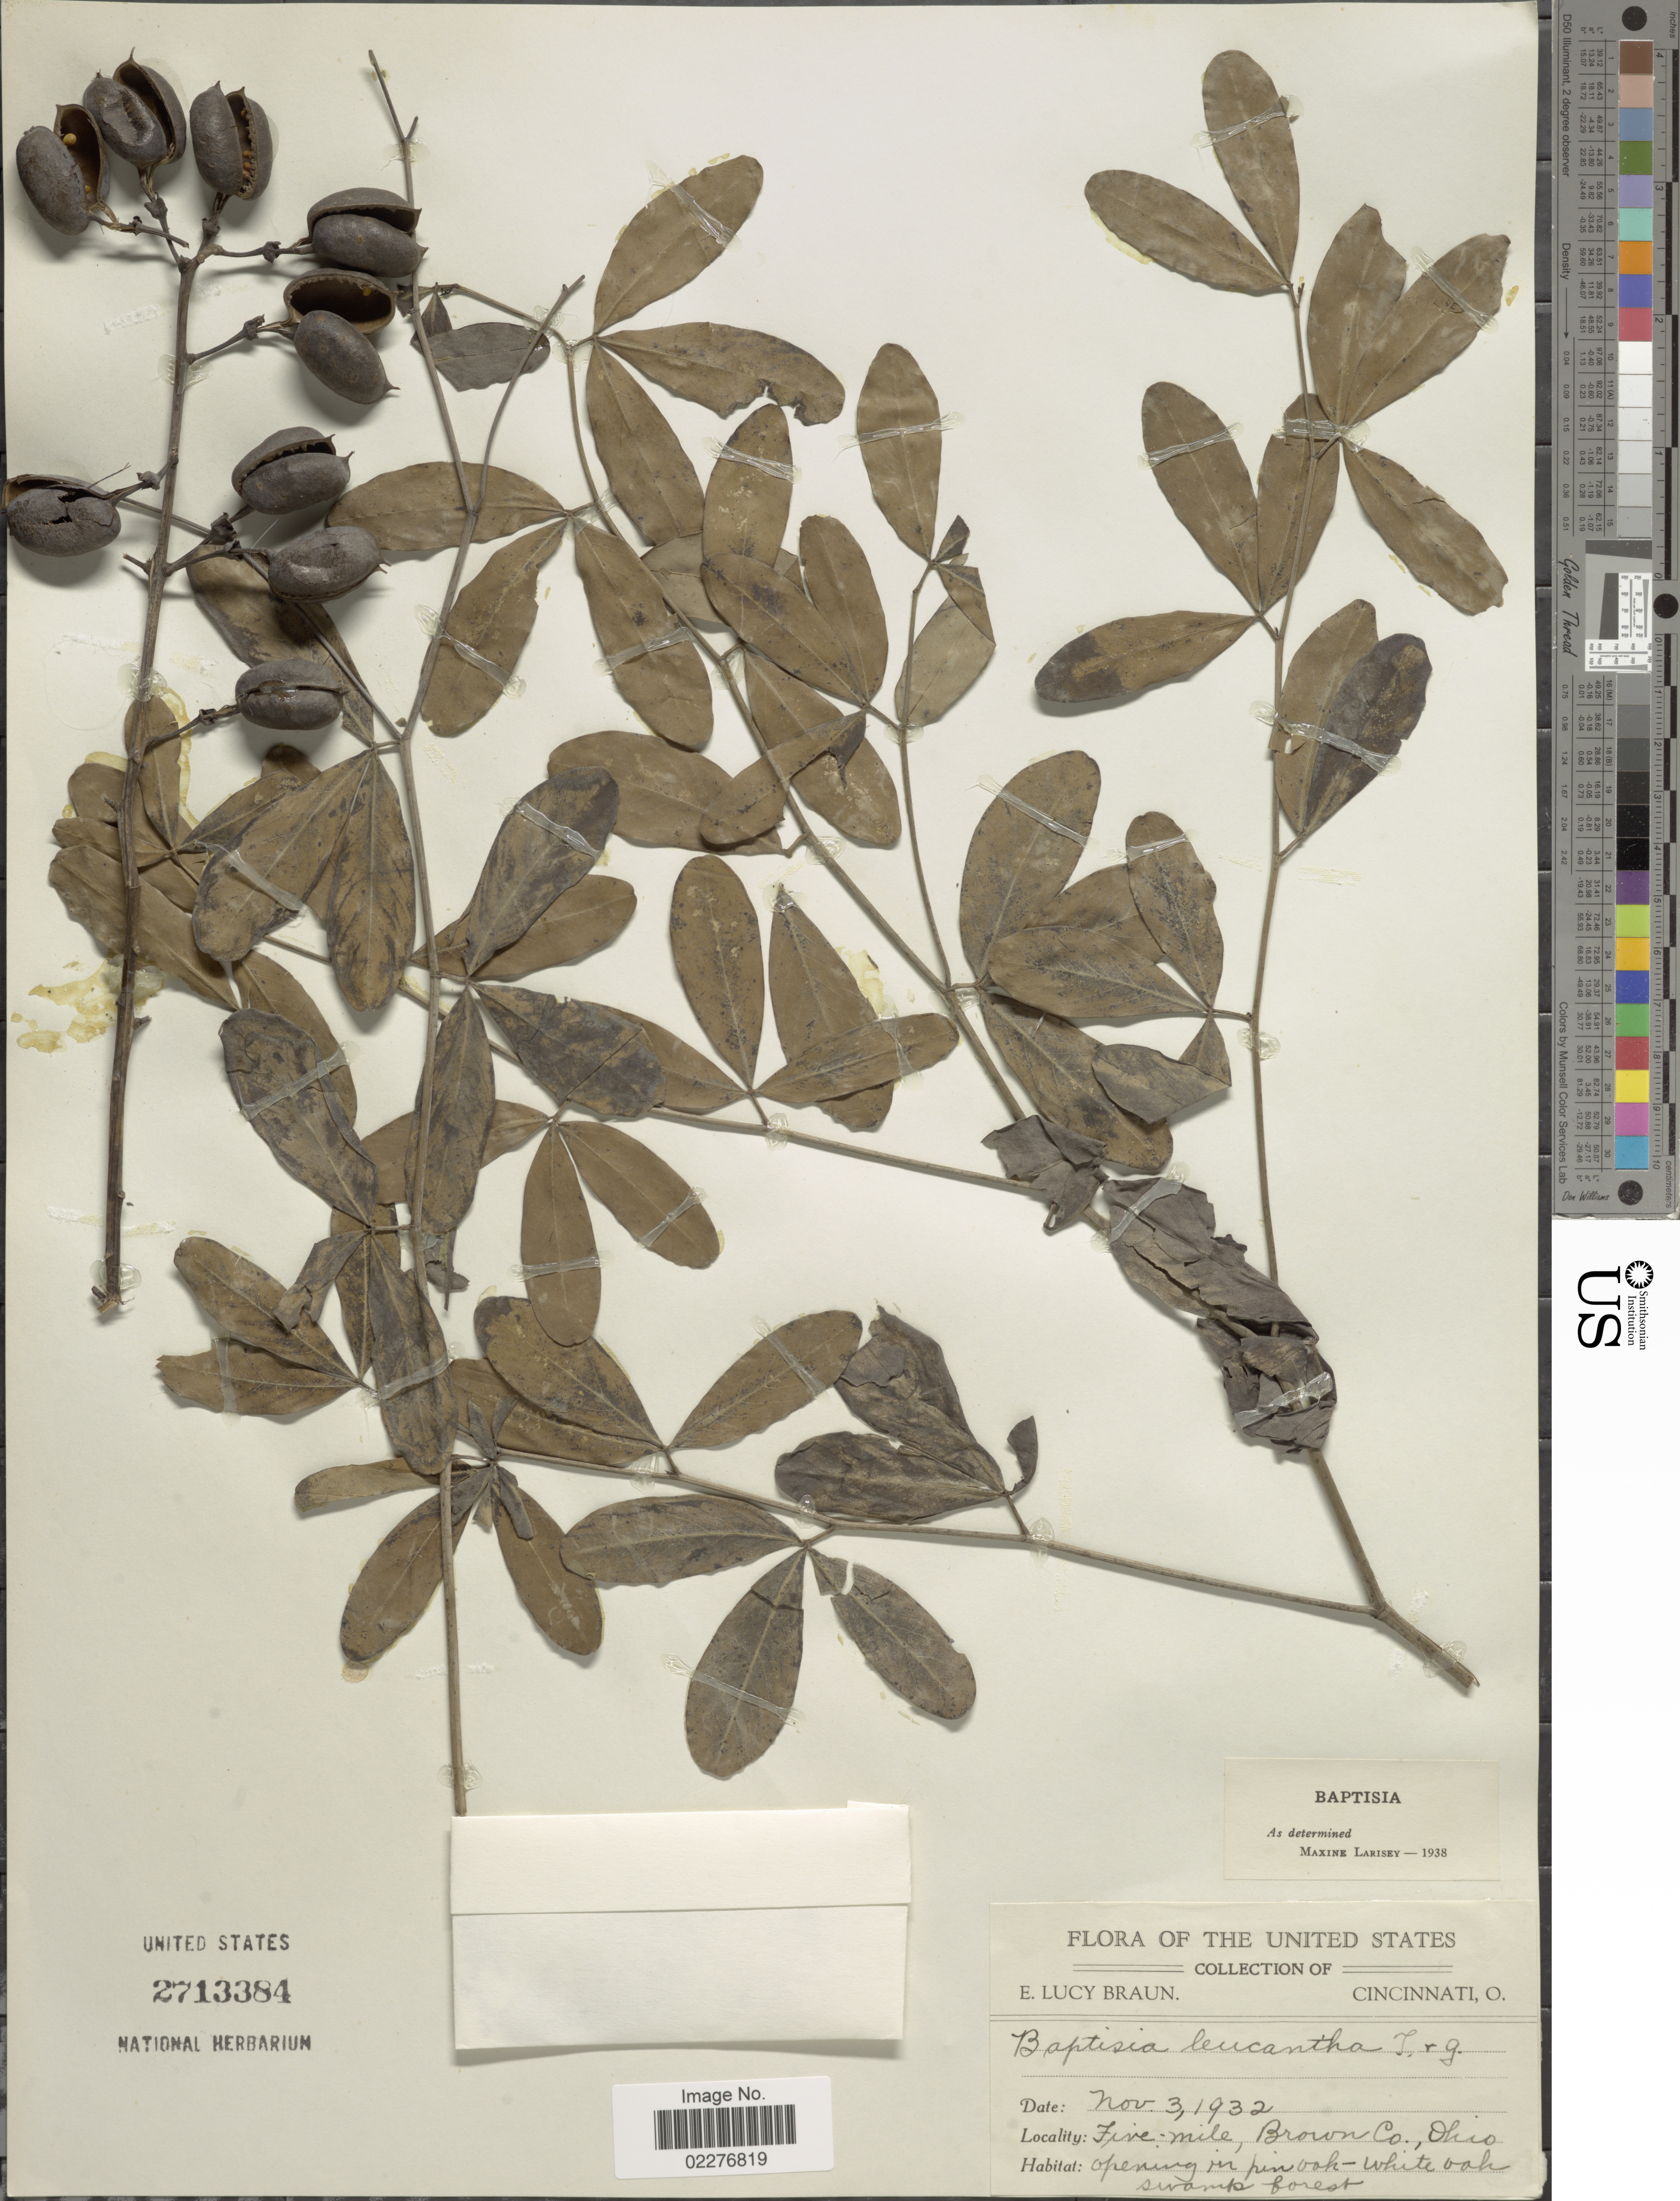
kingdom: Plantae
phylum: Tracheophyta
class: Magnoliopsida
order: Fabales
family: Fabaceae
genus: Baptisia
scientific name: Baptisia leucantha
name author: Torr. & A. Gray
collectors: E. L. Braun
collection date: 1932-11-03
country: United States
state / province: Ohio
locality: Five mile, Brown Co; opening in pine oak-white oak swamp forest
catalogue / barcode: US 2713384